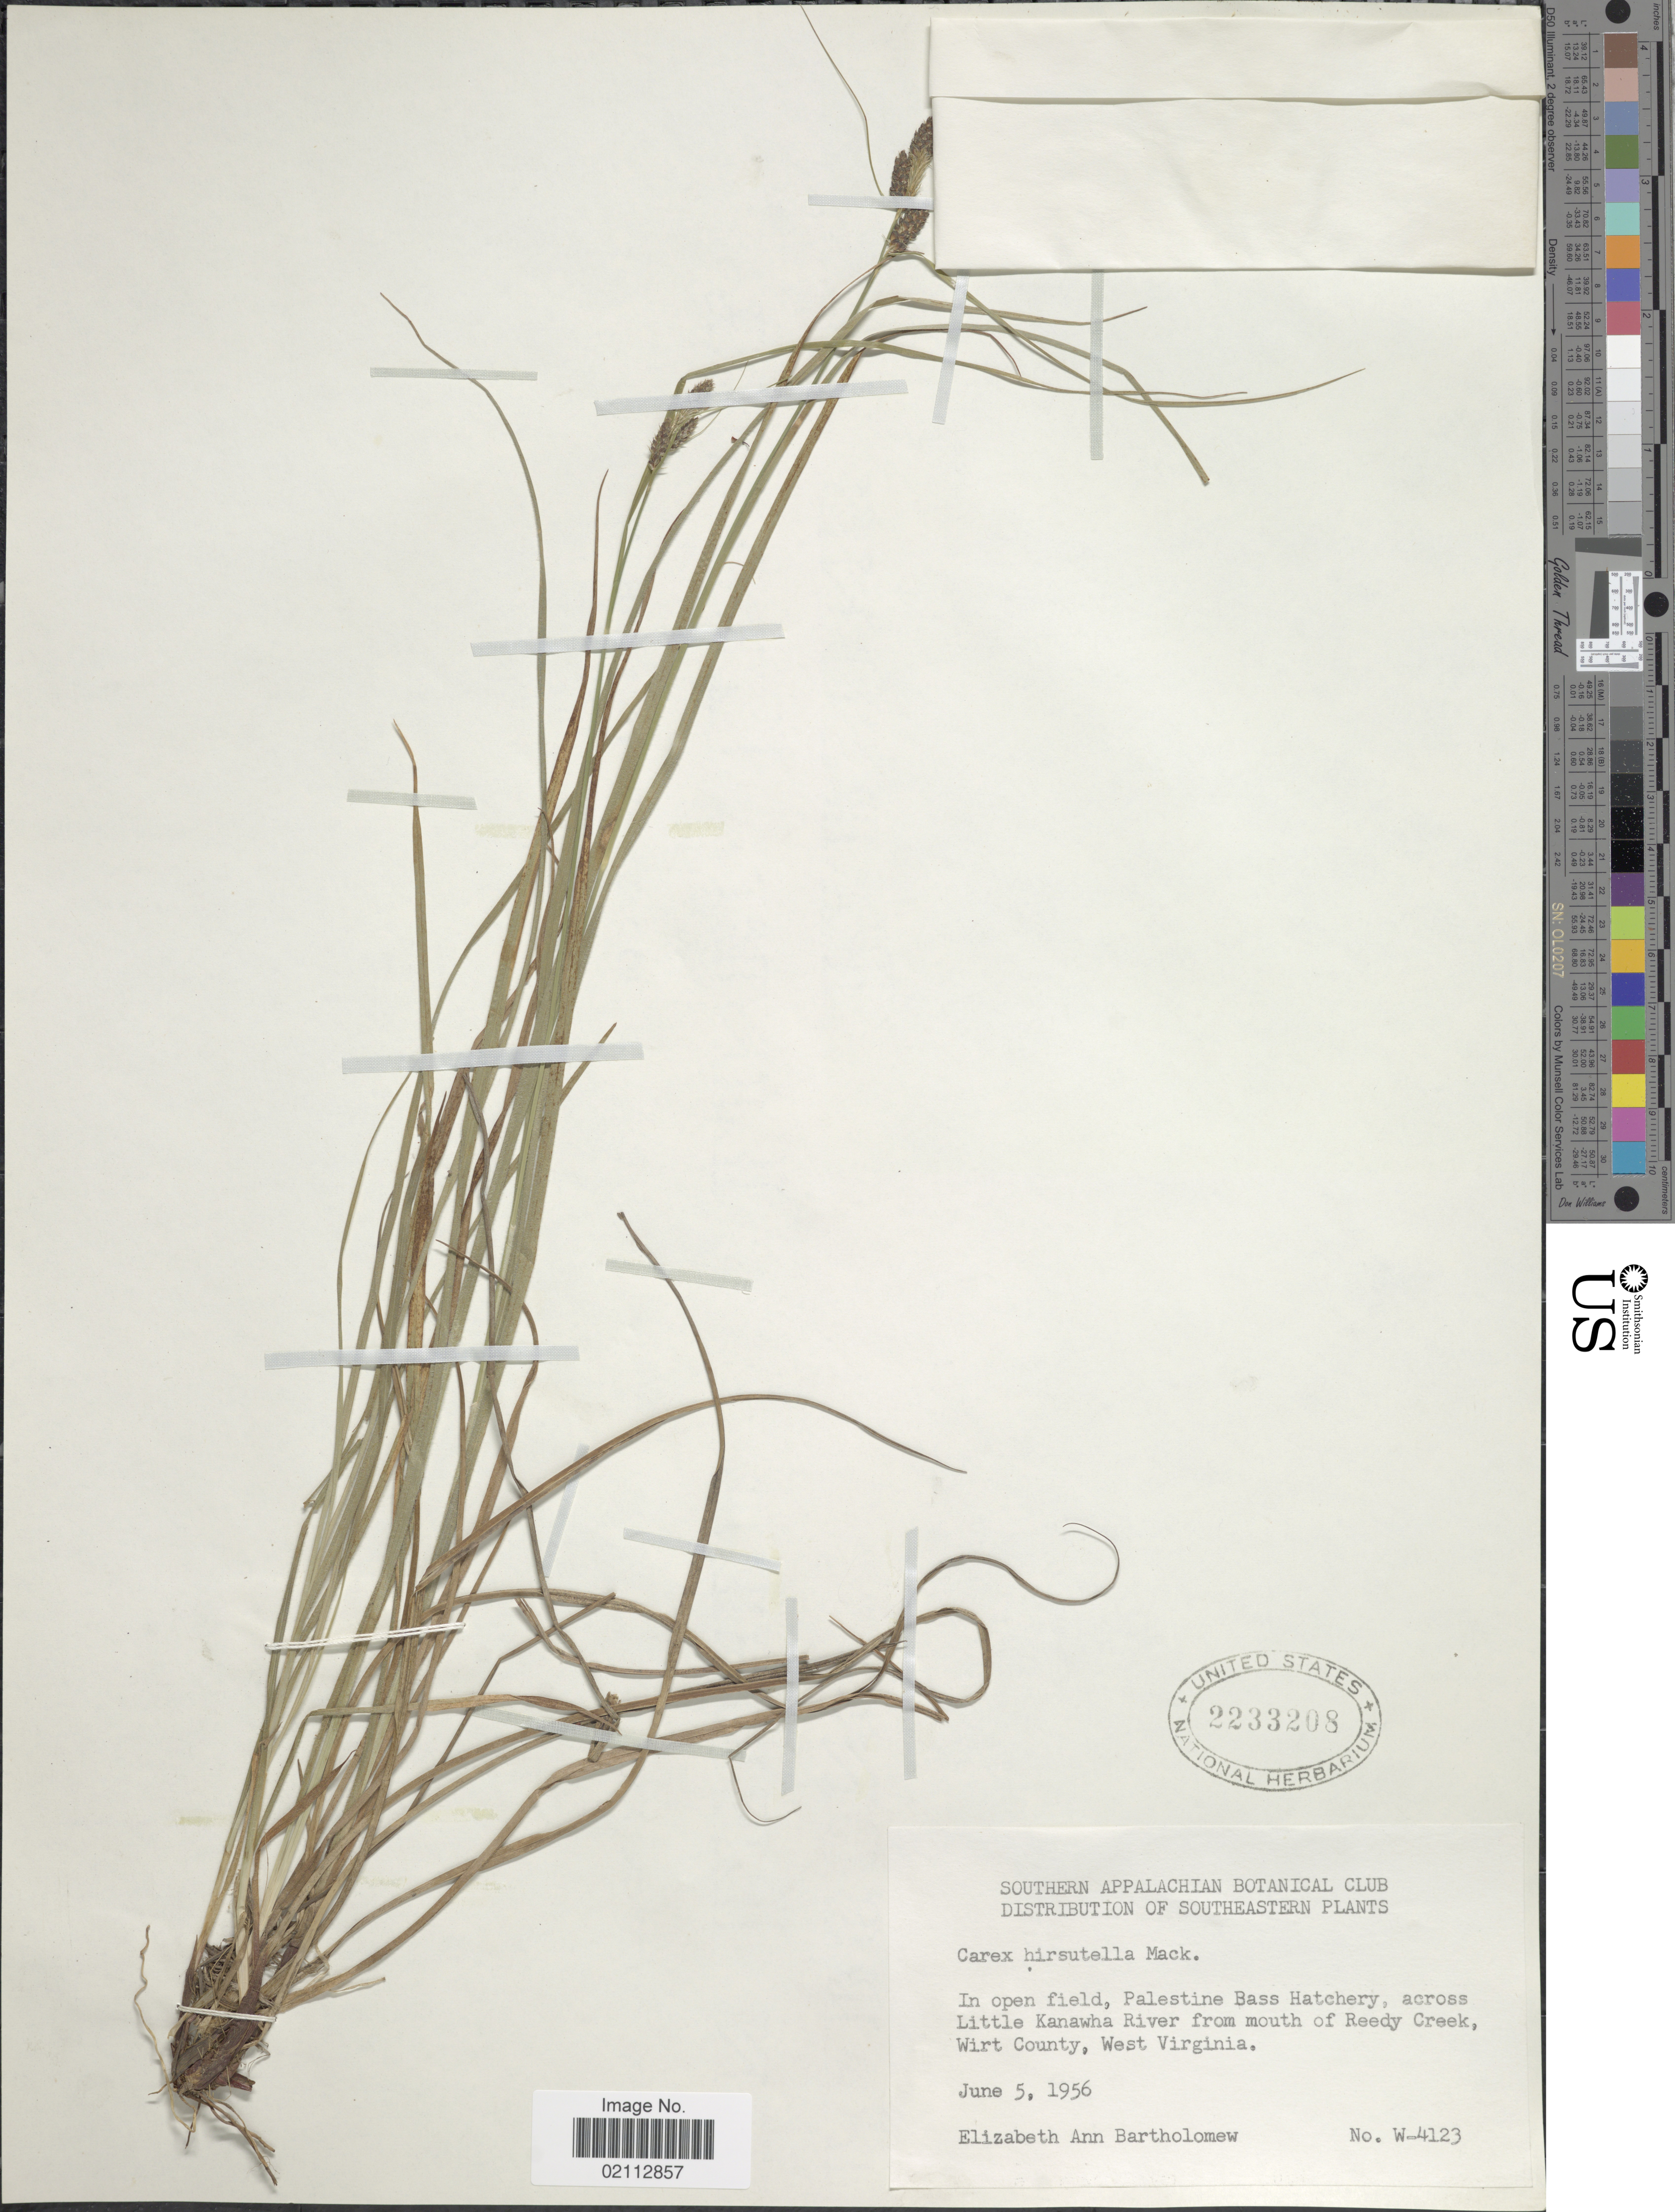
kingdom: Plantae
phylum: Tracheophyta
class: Liliopsida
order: Poales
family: Cyperaceae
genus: Carex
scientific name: Carex hirsutella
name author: Mack.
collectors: E. Bartholomew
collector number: W-4123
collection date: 1956-06-05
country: United States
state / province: West Virginia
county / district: Wirt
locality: Palestine Bass Hatchery, across Little Kanawha River from mouth of Reedy Creek, Wirt County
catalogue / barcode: US 2233208